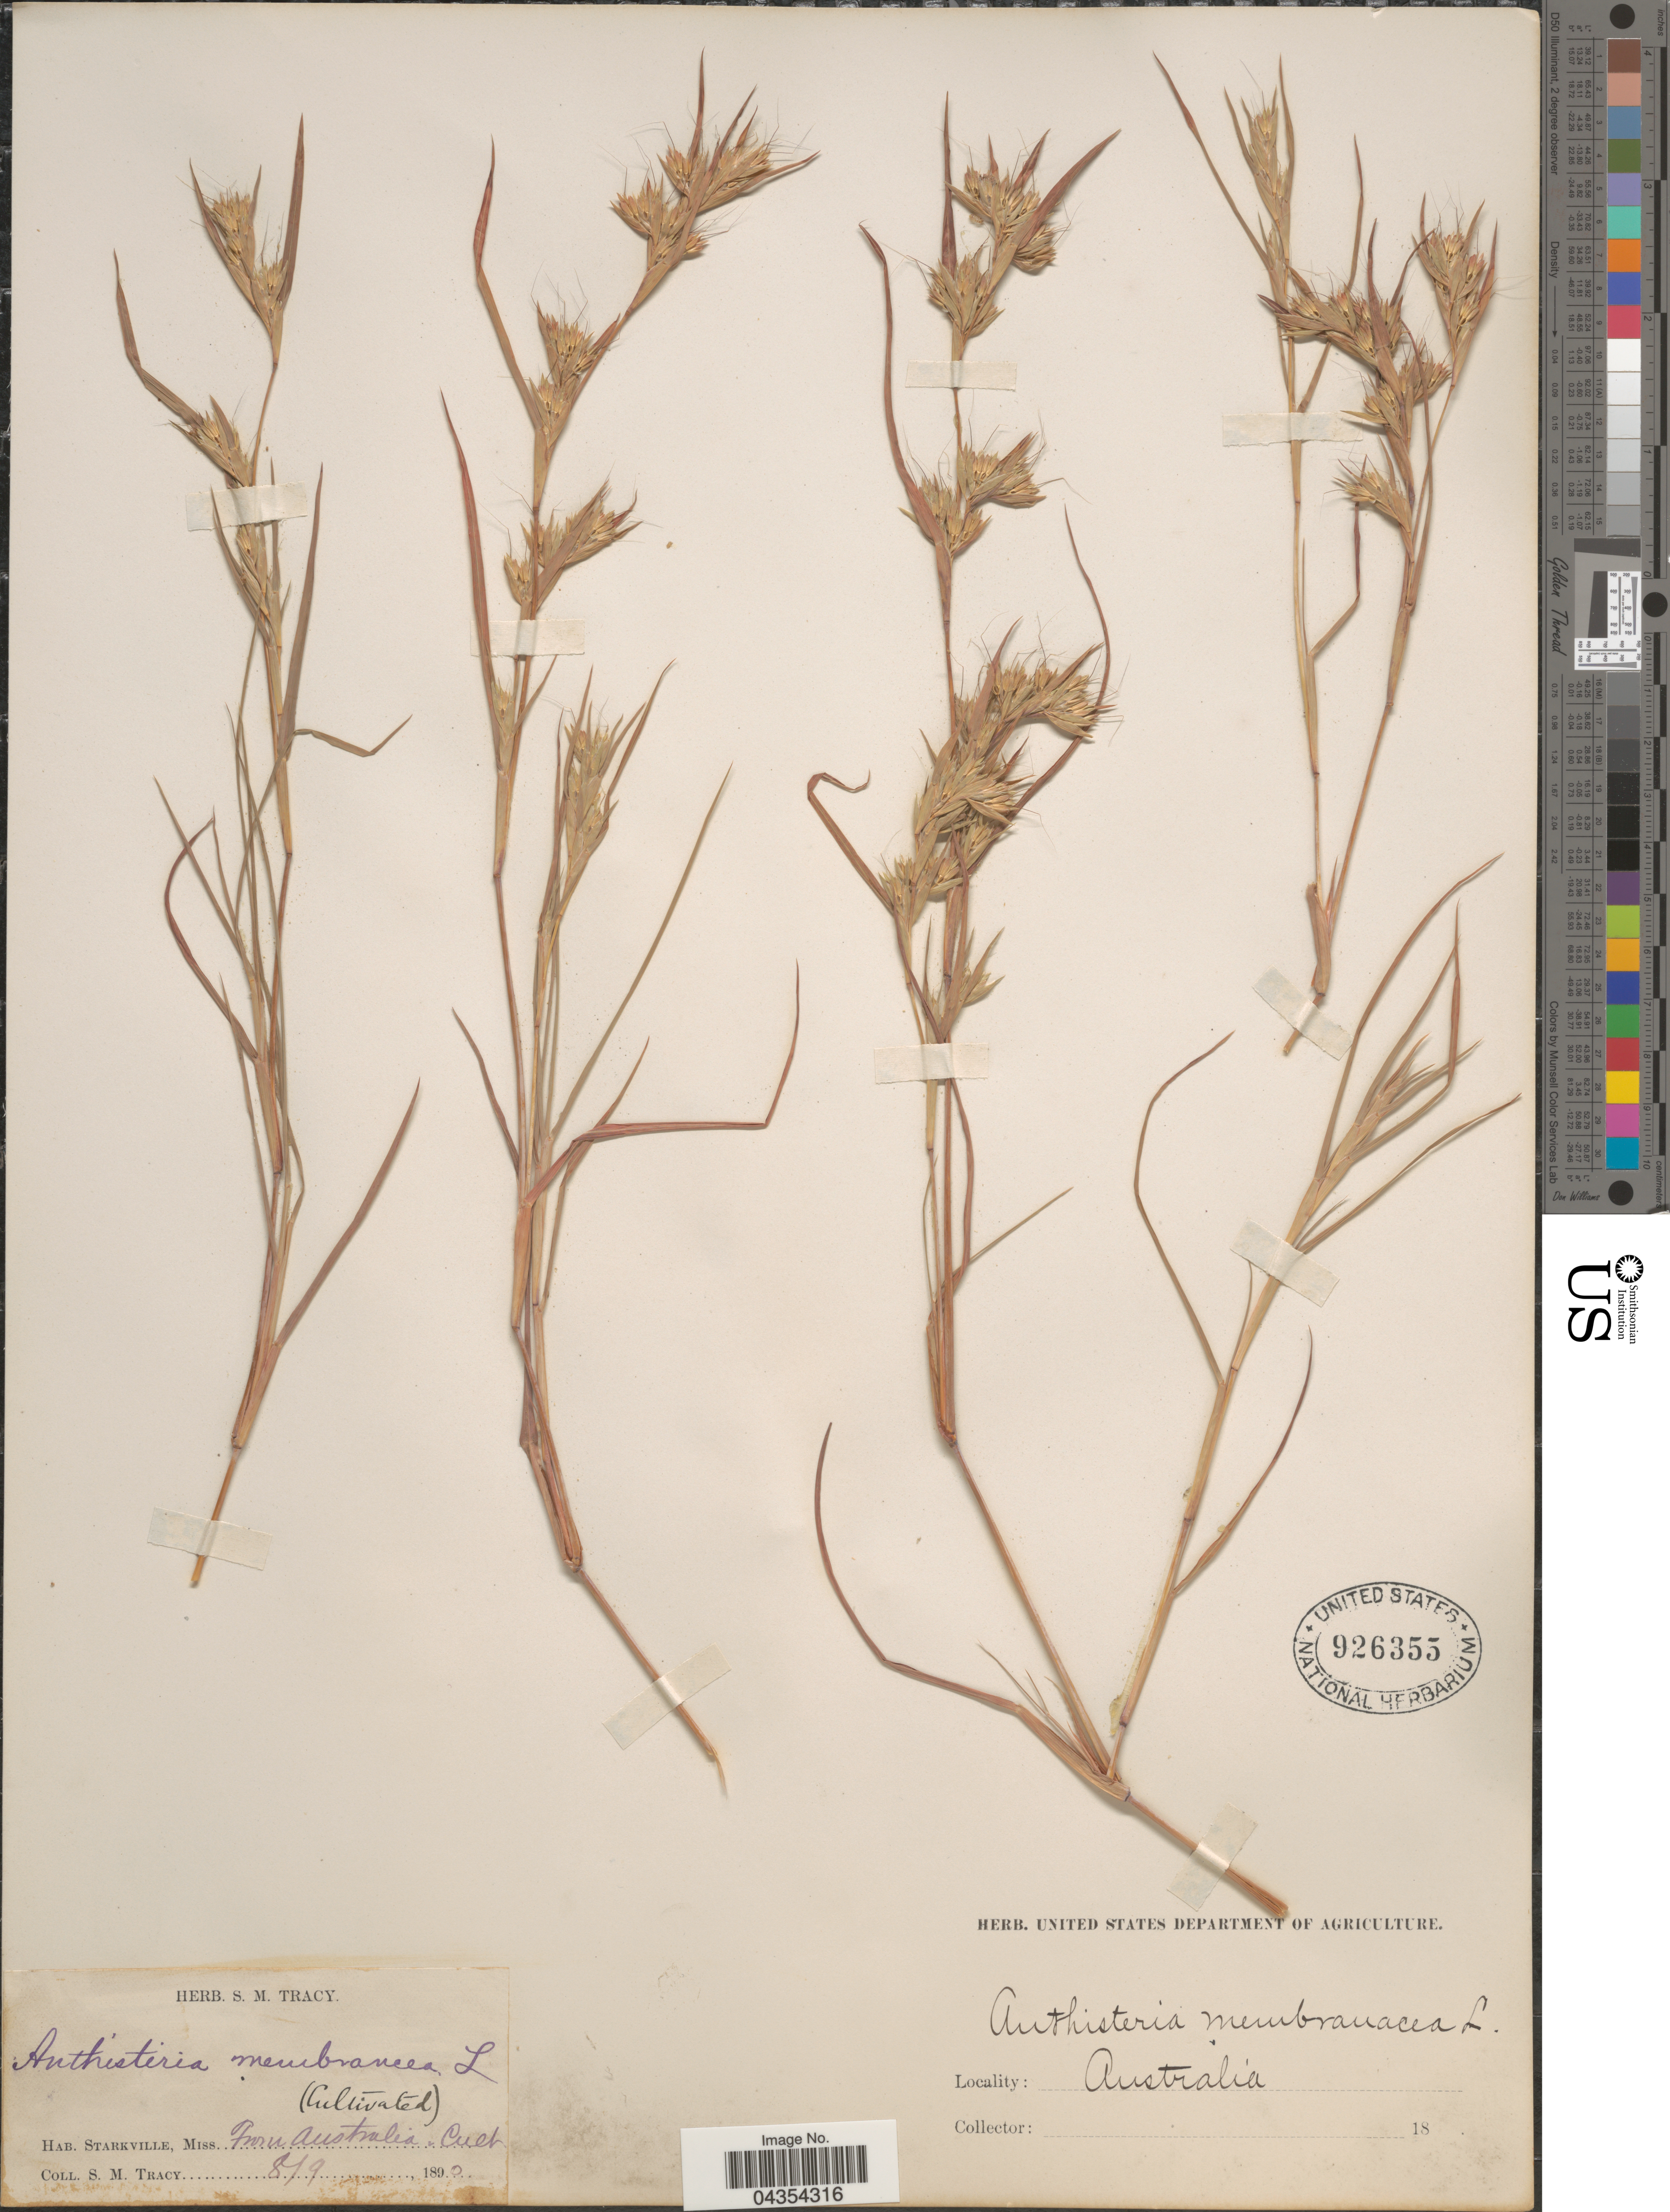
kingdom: Plantae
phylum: Tracheophyta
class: Liliopsida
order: Poales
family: Poaceae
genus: Iseilema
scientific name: Iseilema membranaceum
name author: (Lindl.) Domin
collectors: S. M. Tracy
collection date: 1890-09-08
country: United States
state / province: Mississippi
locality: Starkville.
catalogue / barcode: US 926355